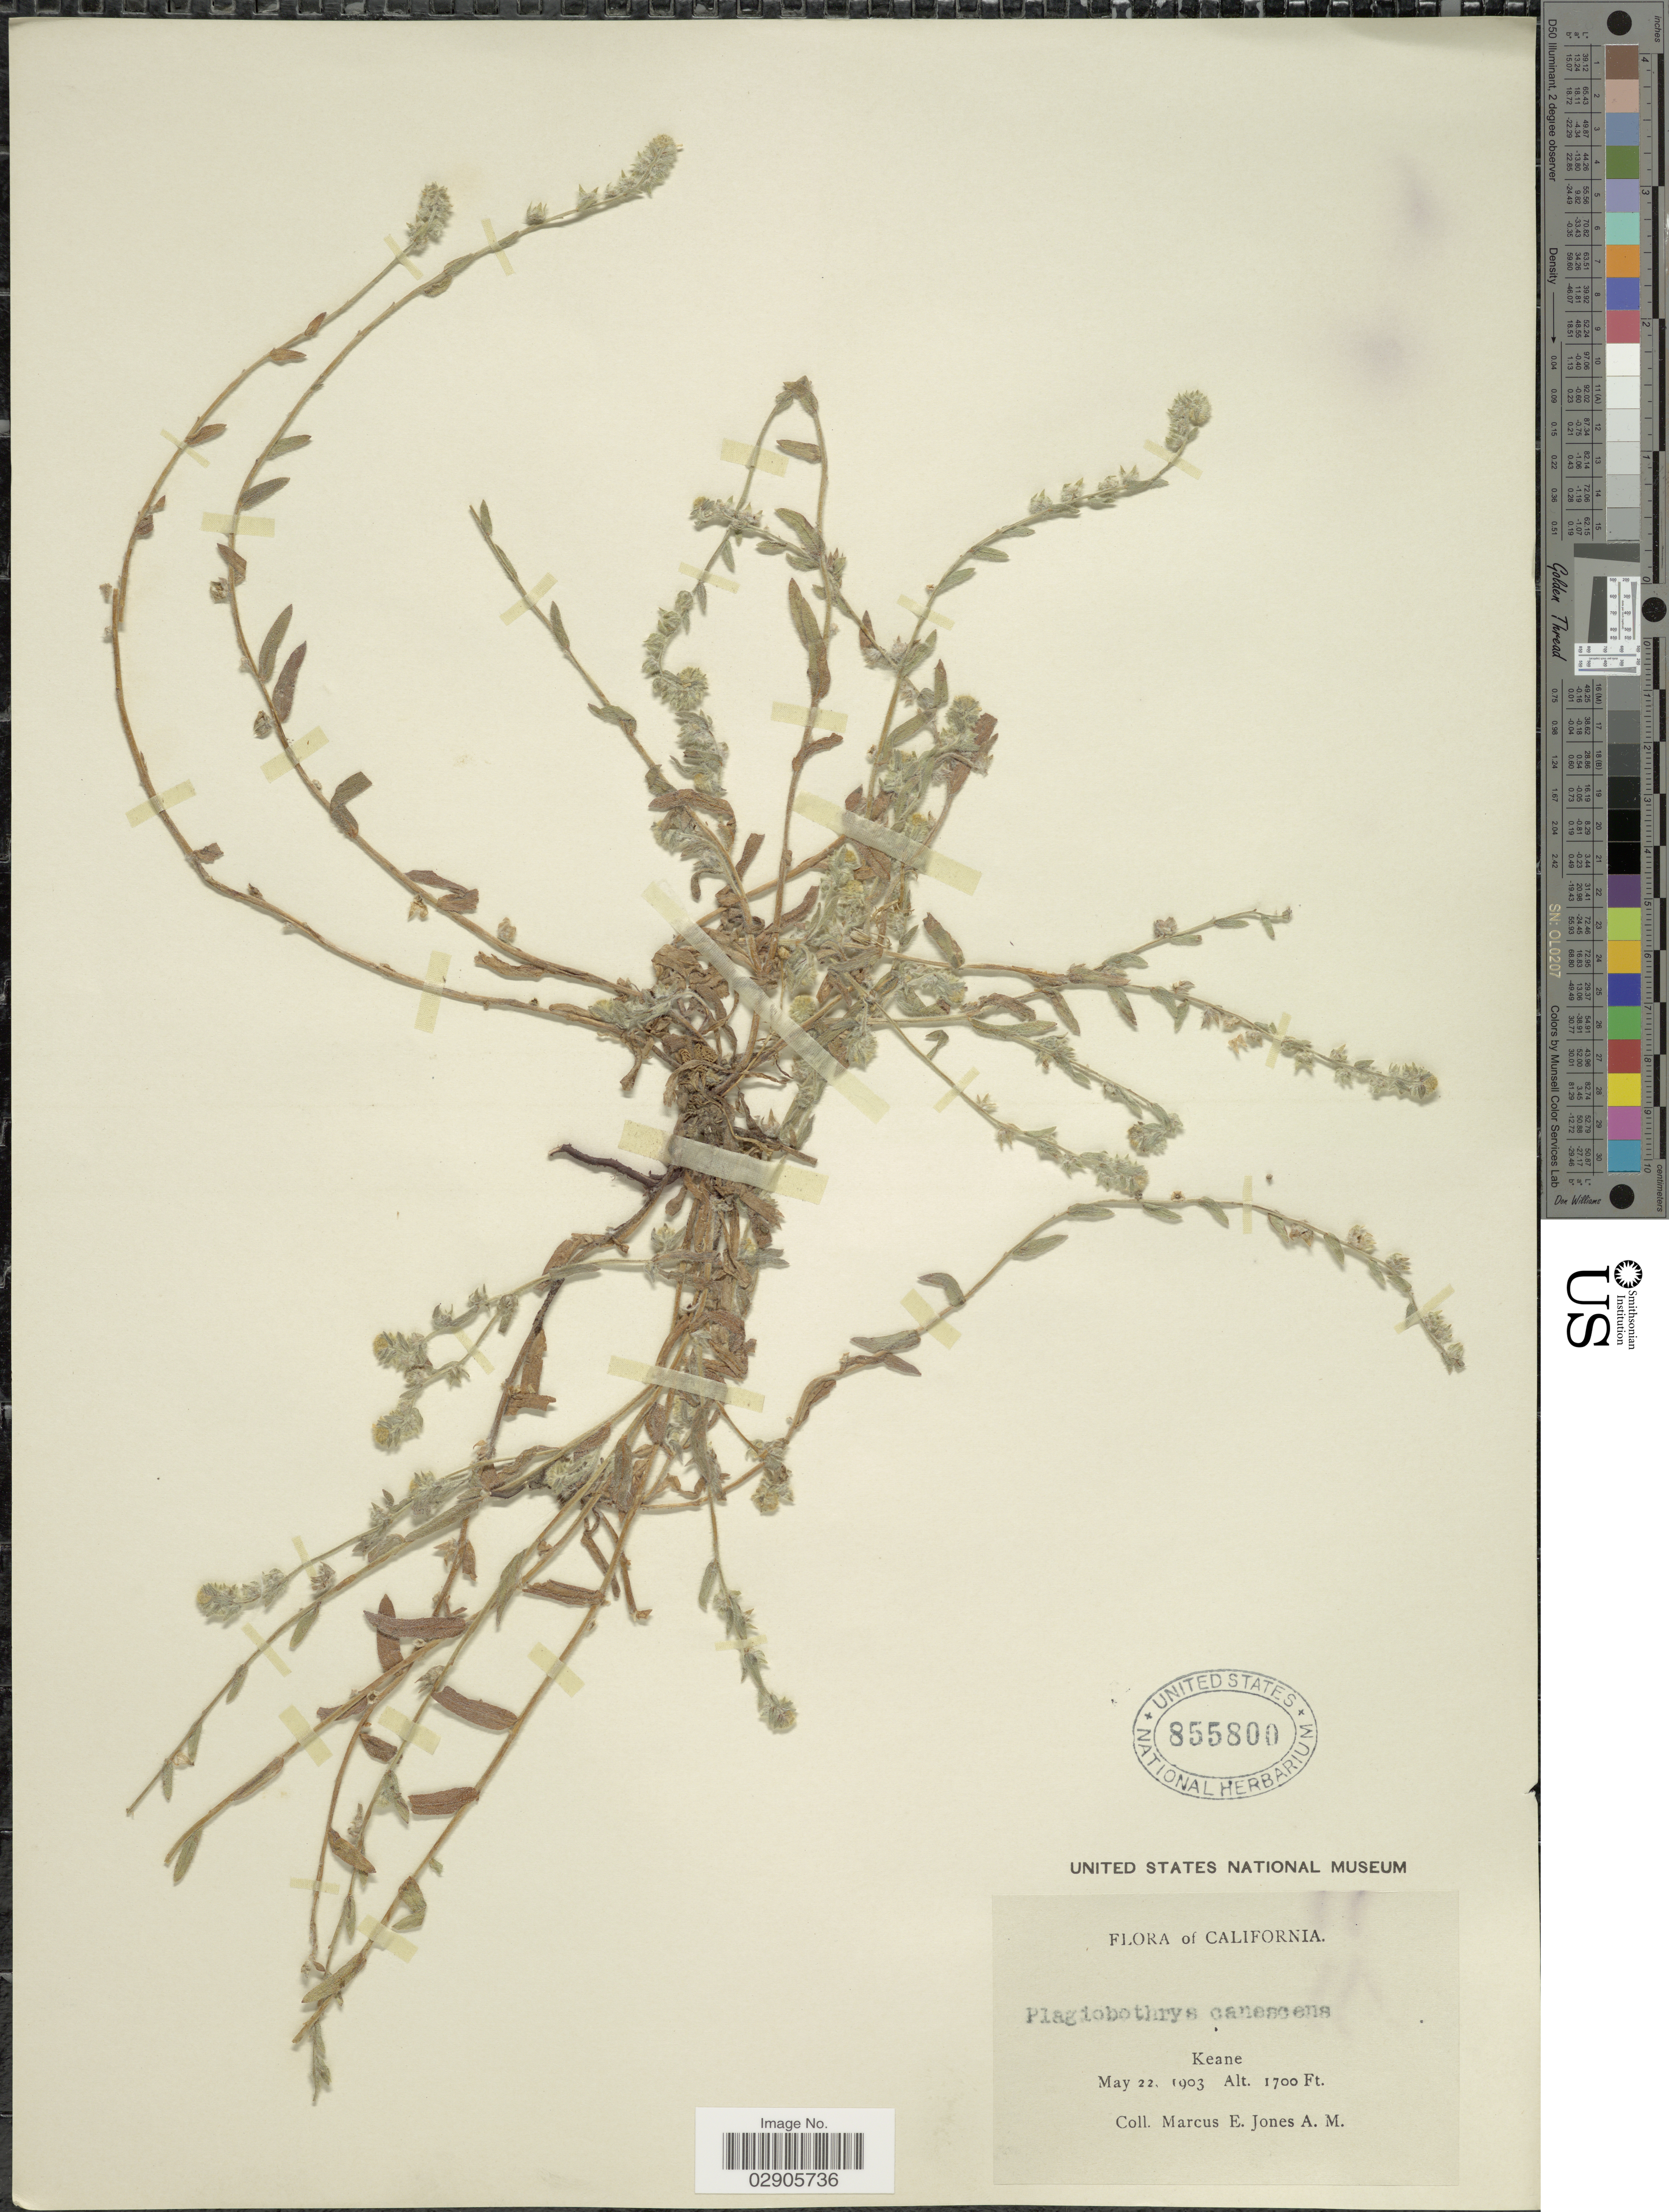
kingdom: Plantae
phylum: Tracheophyta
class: Magnoliopsida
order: Boraginales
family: Boraginaceae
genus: Plagiobothrys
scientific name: Plagiobothrys canescens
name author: Benth.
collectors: M. E. Jones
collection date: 1903-05-22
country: United States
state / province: California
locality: Keane.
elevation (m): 518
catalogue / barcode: US 855800